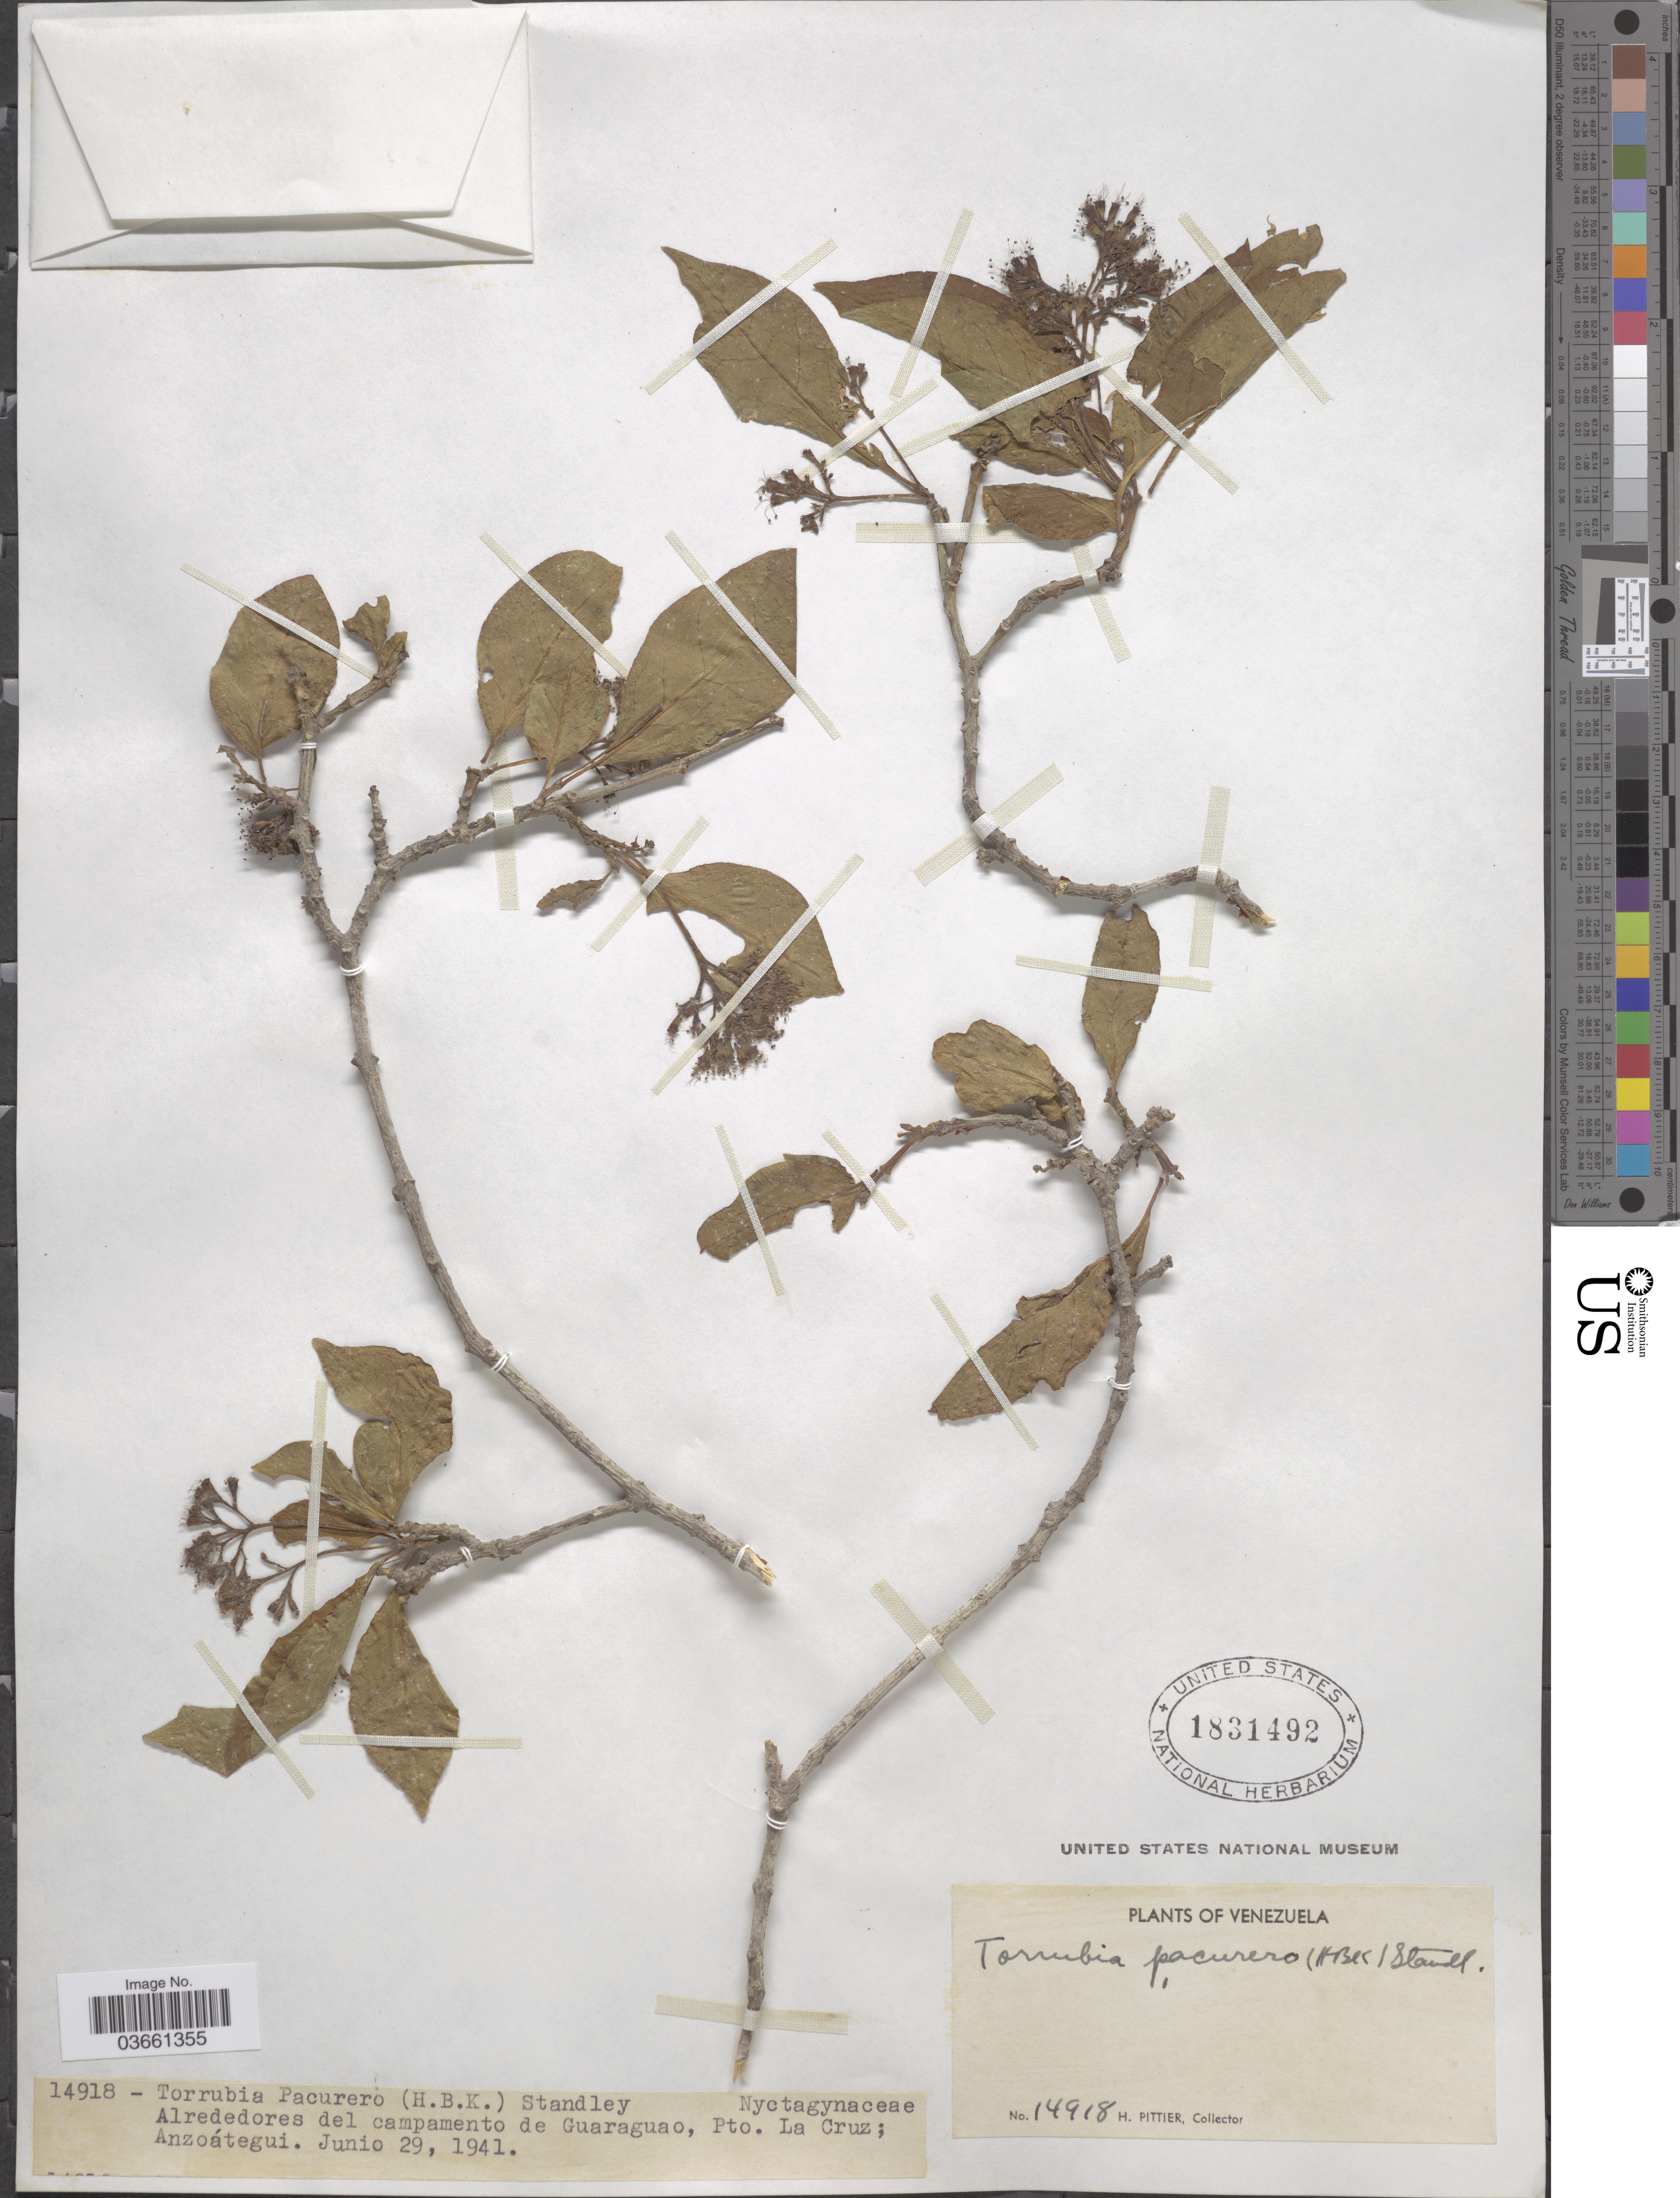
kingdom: Plantae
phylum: Tracheophyta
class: Magnoliopsida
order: Caryophyllales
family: Nyctaginaceae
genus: Guapira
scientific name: Guapira pacurero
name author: (Kunth) Little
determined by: Strong, Mark T., (BOT), Smithsonian Institution - National Museum of Natural History (UNITED STATES)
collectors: H. F. Pittier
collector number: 14918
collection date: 1941-06-29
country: Venezuela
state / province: Anzoategui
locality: Alrededores del campamento de Guaraguao, Pto. La Cruz.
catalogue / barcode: US 1831492